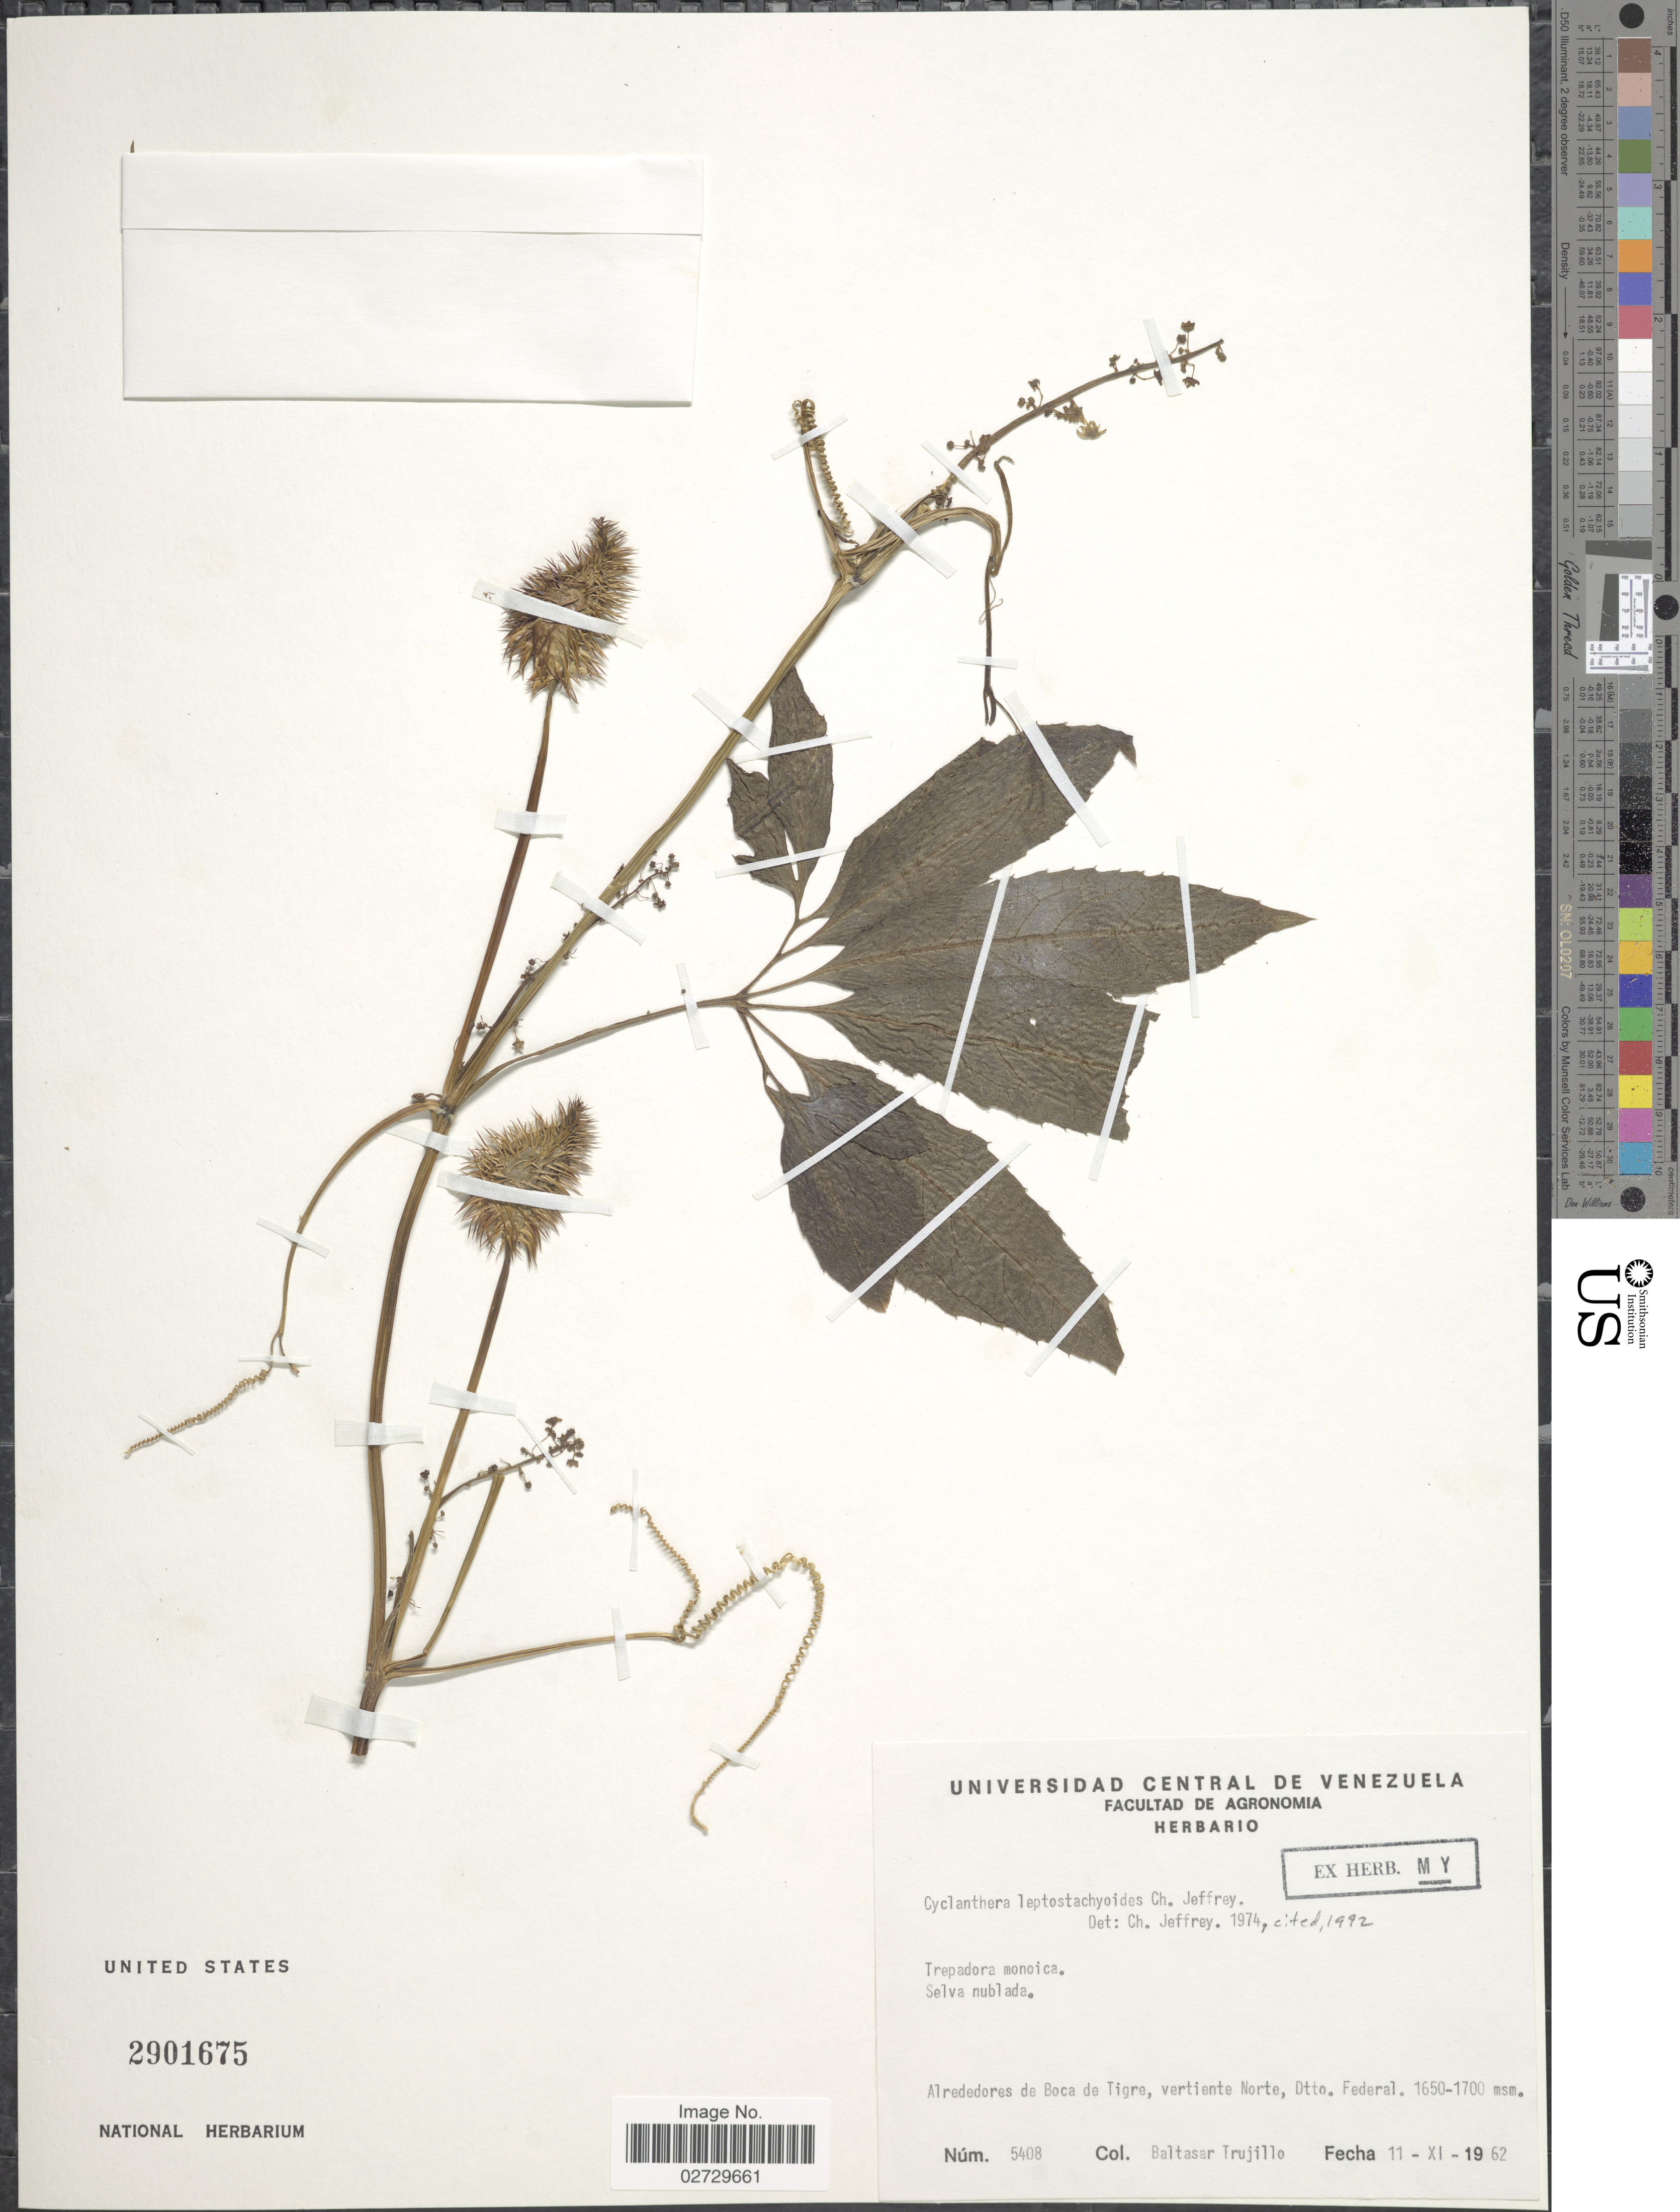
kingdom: Plantae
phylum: Tracheophyta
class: Magnoliopsida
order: Cucurbitales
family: Cucurbitaceae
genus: Cyclanthera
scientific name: Cyclanthera leptostachyoides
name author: C. Jeffrey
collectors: B. Trujillo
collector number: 5408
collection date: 1962-11-11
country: Venezuela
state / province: Distrito Federal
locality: Alrededores de Boca de Tigre, vertiente Norte, Dtto. Federal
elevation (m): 1650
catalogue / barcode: US 2901675